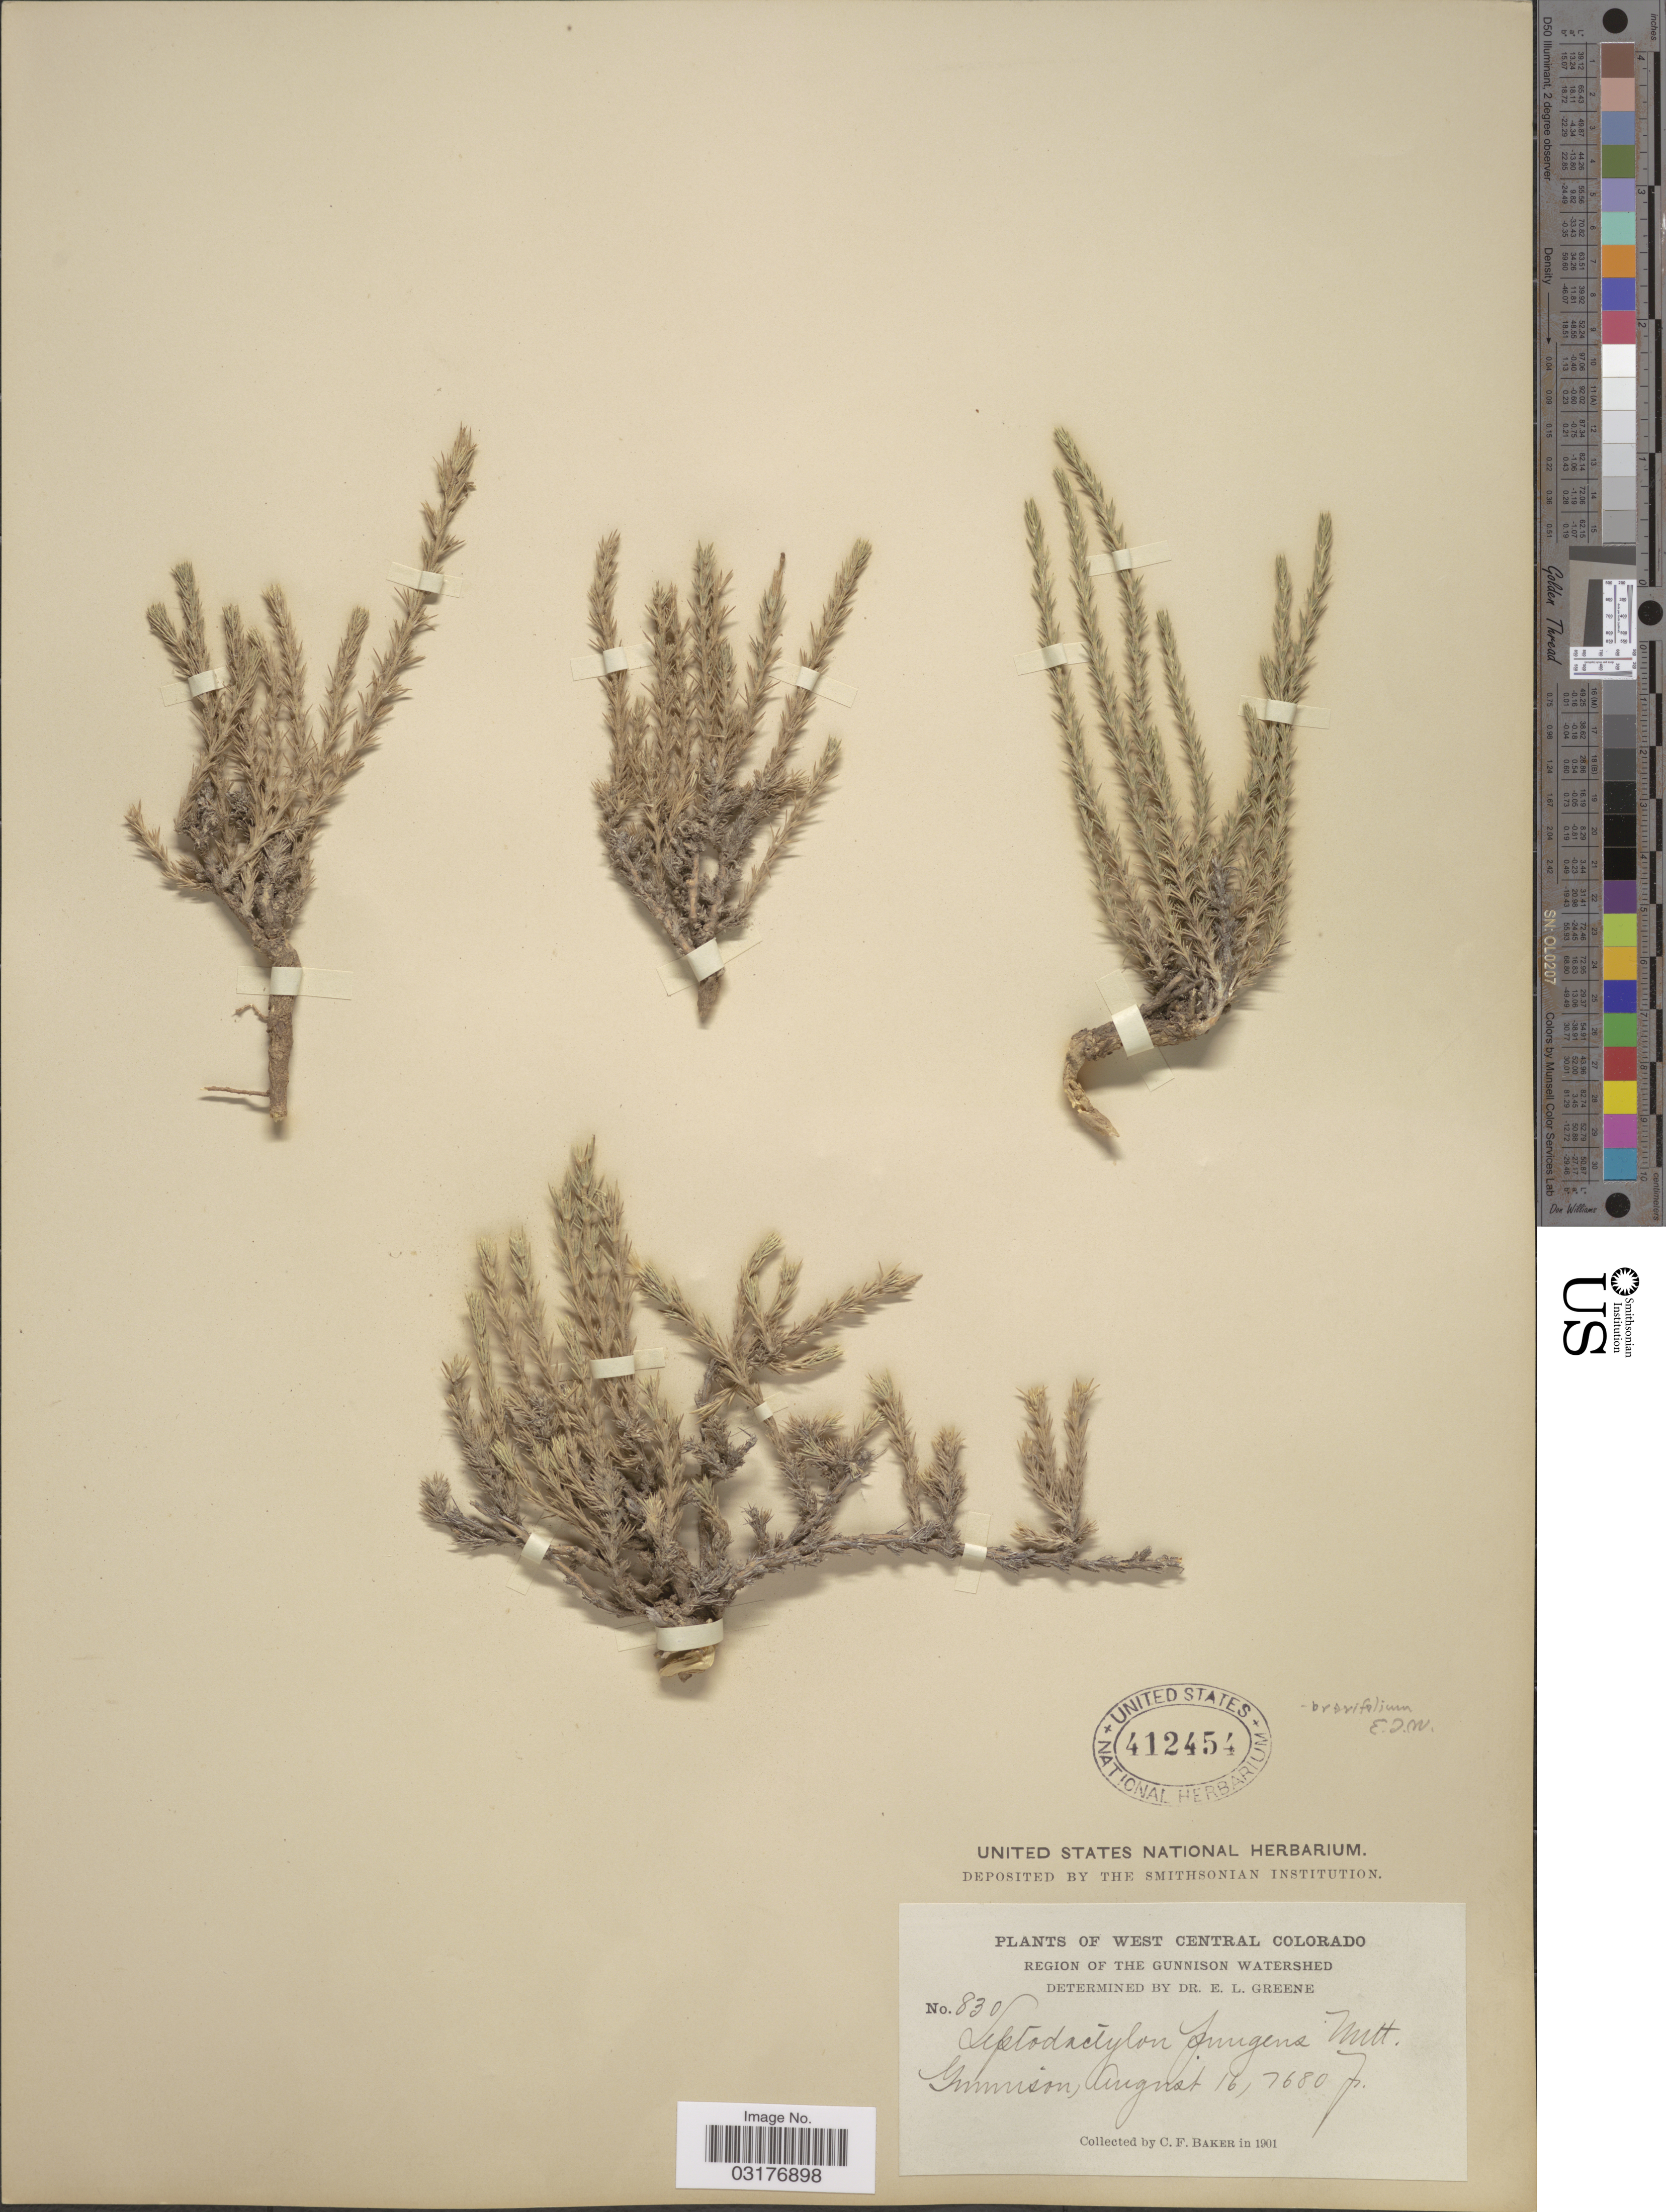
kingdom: Plantae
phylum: Tracheophyta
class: Magnoliopsida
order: Ericales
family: Polemoniaceae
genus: Linanthus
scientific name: Linanthus pungens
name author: (Torr.) J.M. Porter & L.A. Johnson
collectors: C. F. Baker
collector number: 830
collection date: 1901-08-16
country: United States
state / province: Colorado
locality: West Central Colorado. Region of the Gunnison Watershed. Gunnison.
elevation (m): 2341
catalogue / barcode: US 412454